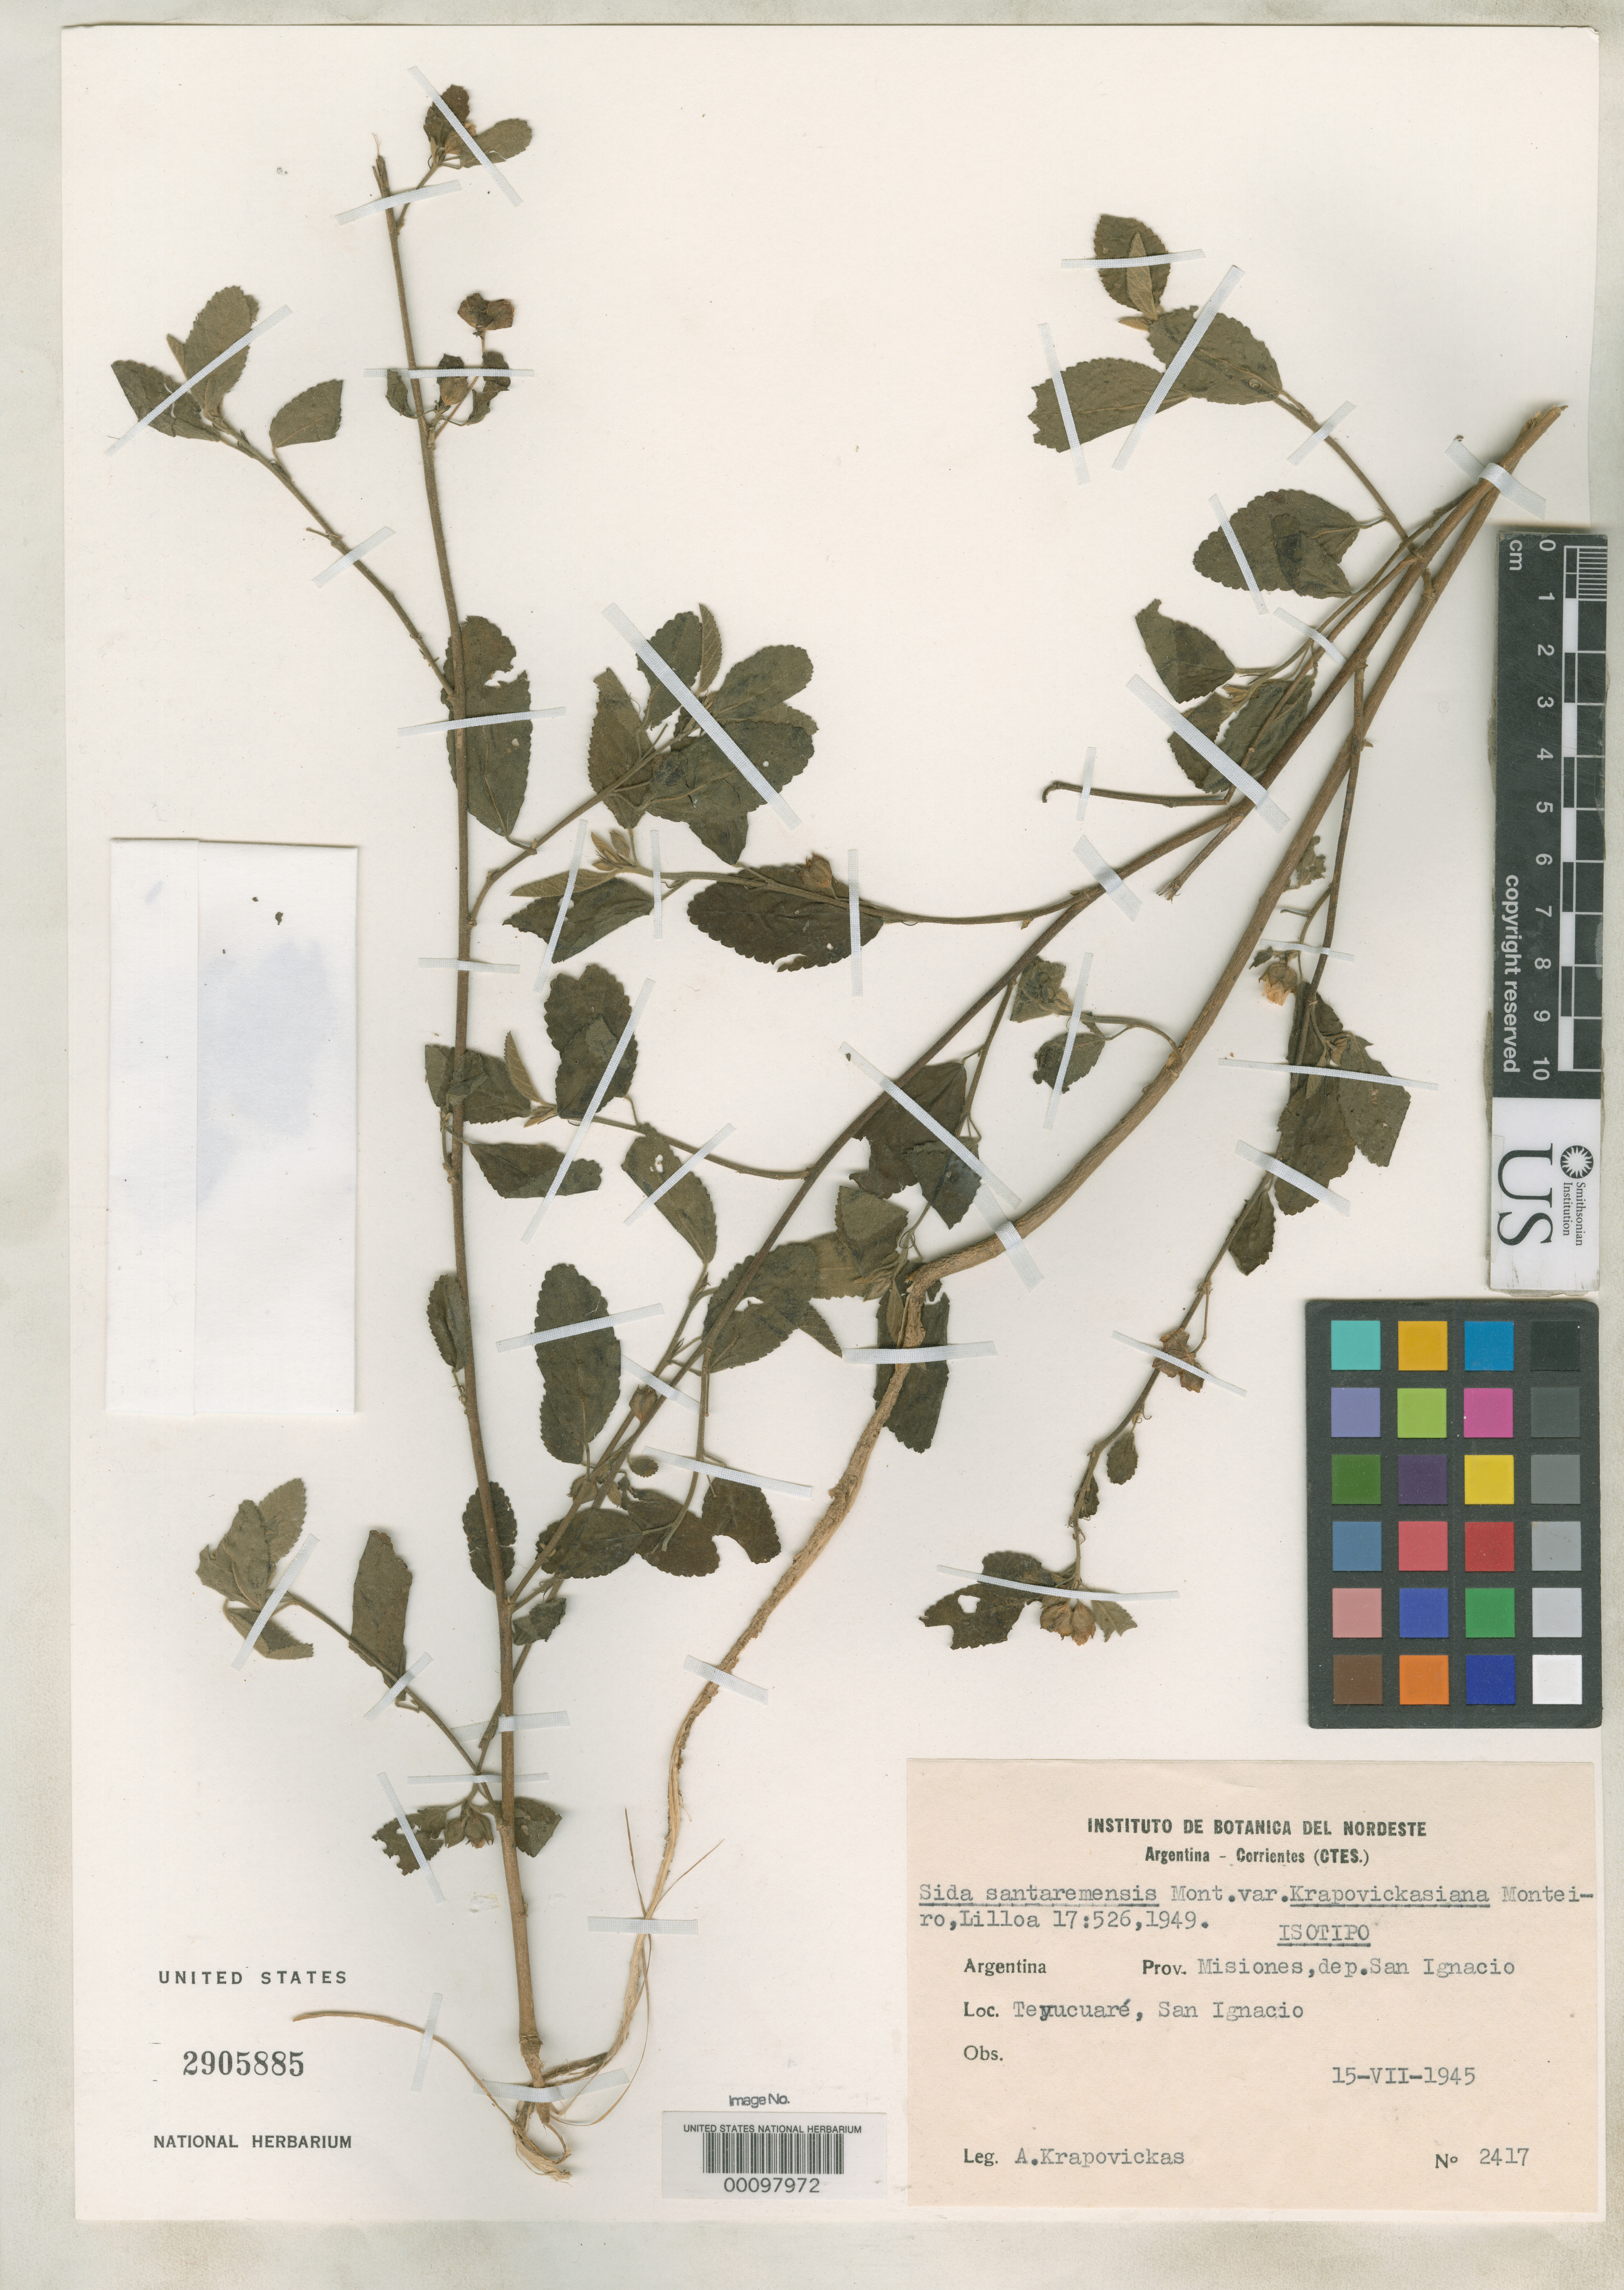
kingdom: Plantae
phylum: Tracheophyta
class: Magnoliopsida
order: Malvales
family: Malvaceae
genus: Sida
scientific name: Sida santaremensis var. krapovickasiana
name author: Montiero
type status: Isotype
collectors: A. Krapovickas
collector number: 2417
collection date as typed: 15 Jul 1945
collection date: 1945-07-15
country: Argentina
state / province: Misiones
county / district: San Ignacio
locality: Teyucuare, San Ignacio.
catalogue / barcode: US 2905885